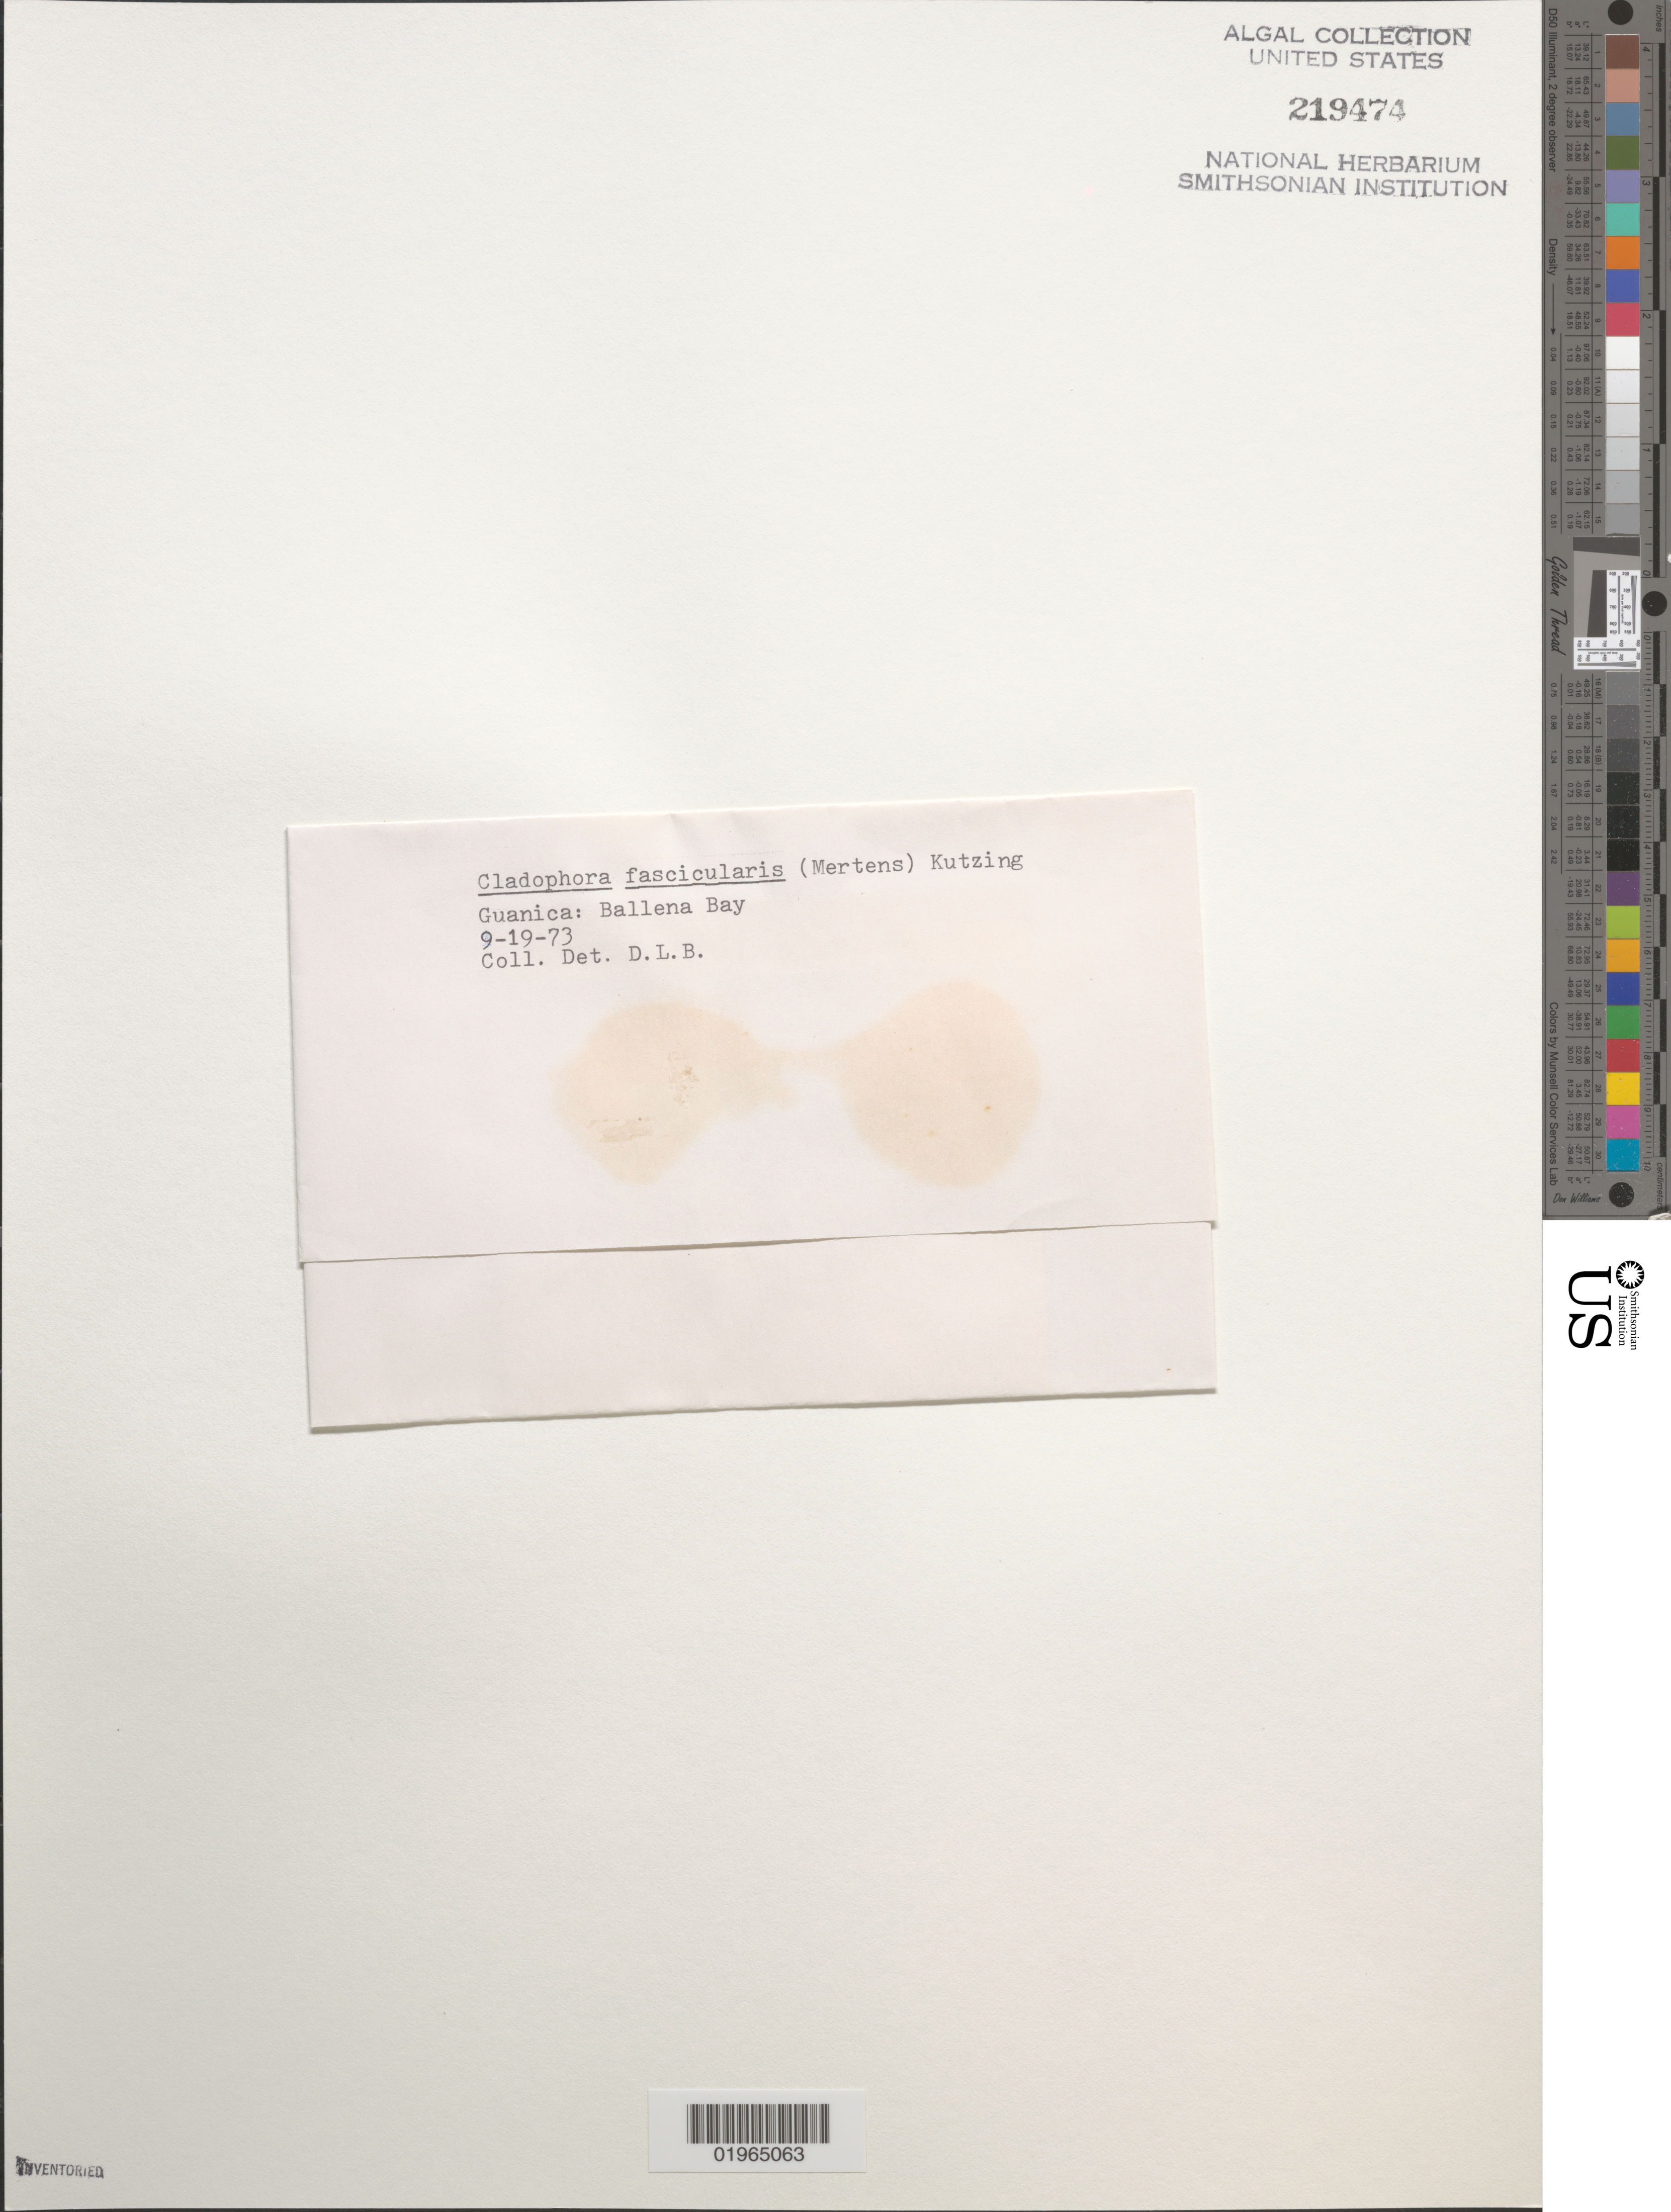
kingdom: Plantae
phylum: Chlorophyta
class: Ulvophyceae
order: Ulvales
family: Ulvaceae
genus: Ulva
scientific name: Ulva linza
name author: L.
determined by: Algae name updating Project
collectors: D.L. Ballantine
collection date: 1973-09-19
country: Puerto Rico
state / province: Guanica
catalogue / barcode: US 219474